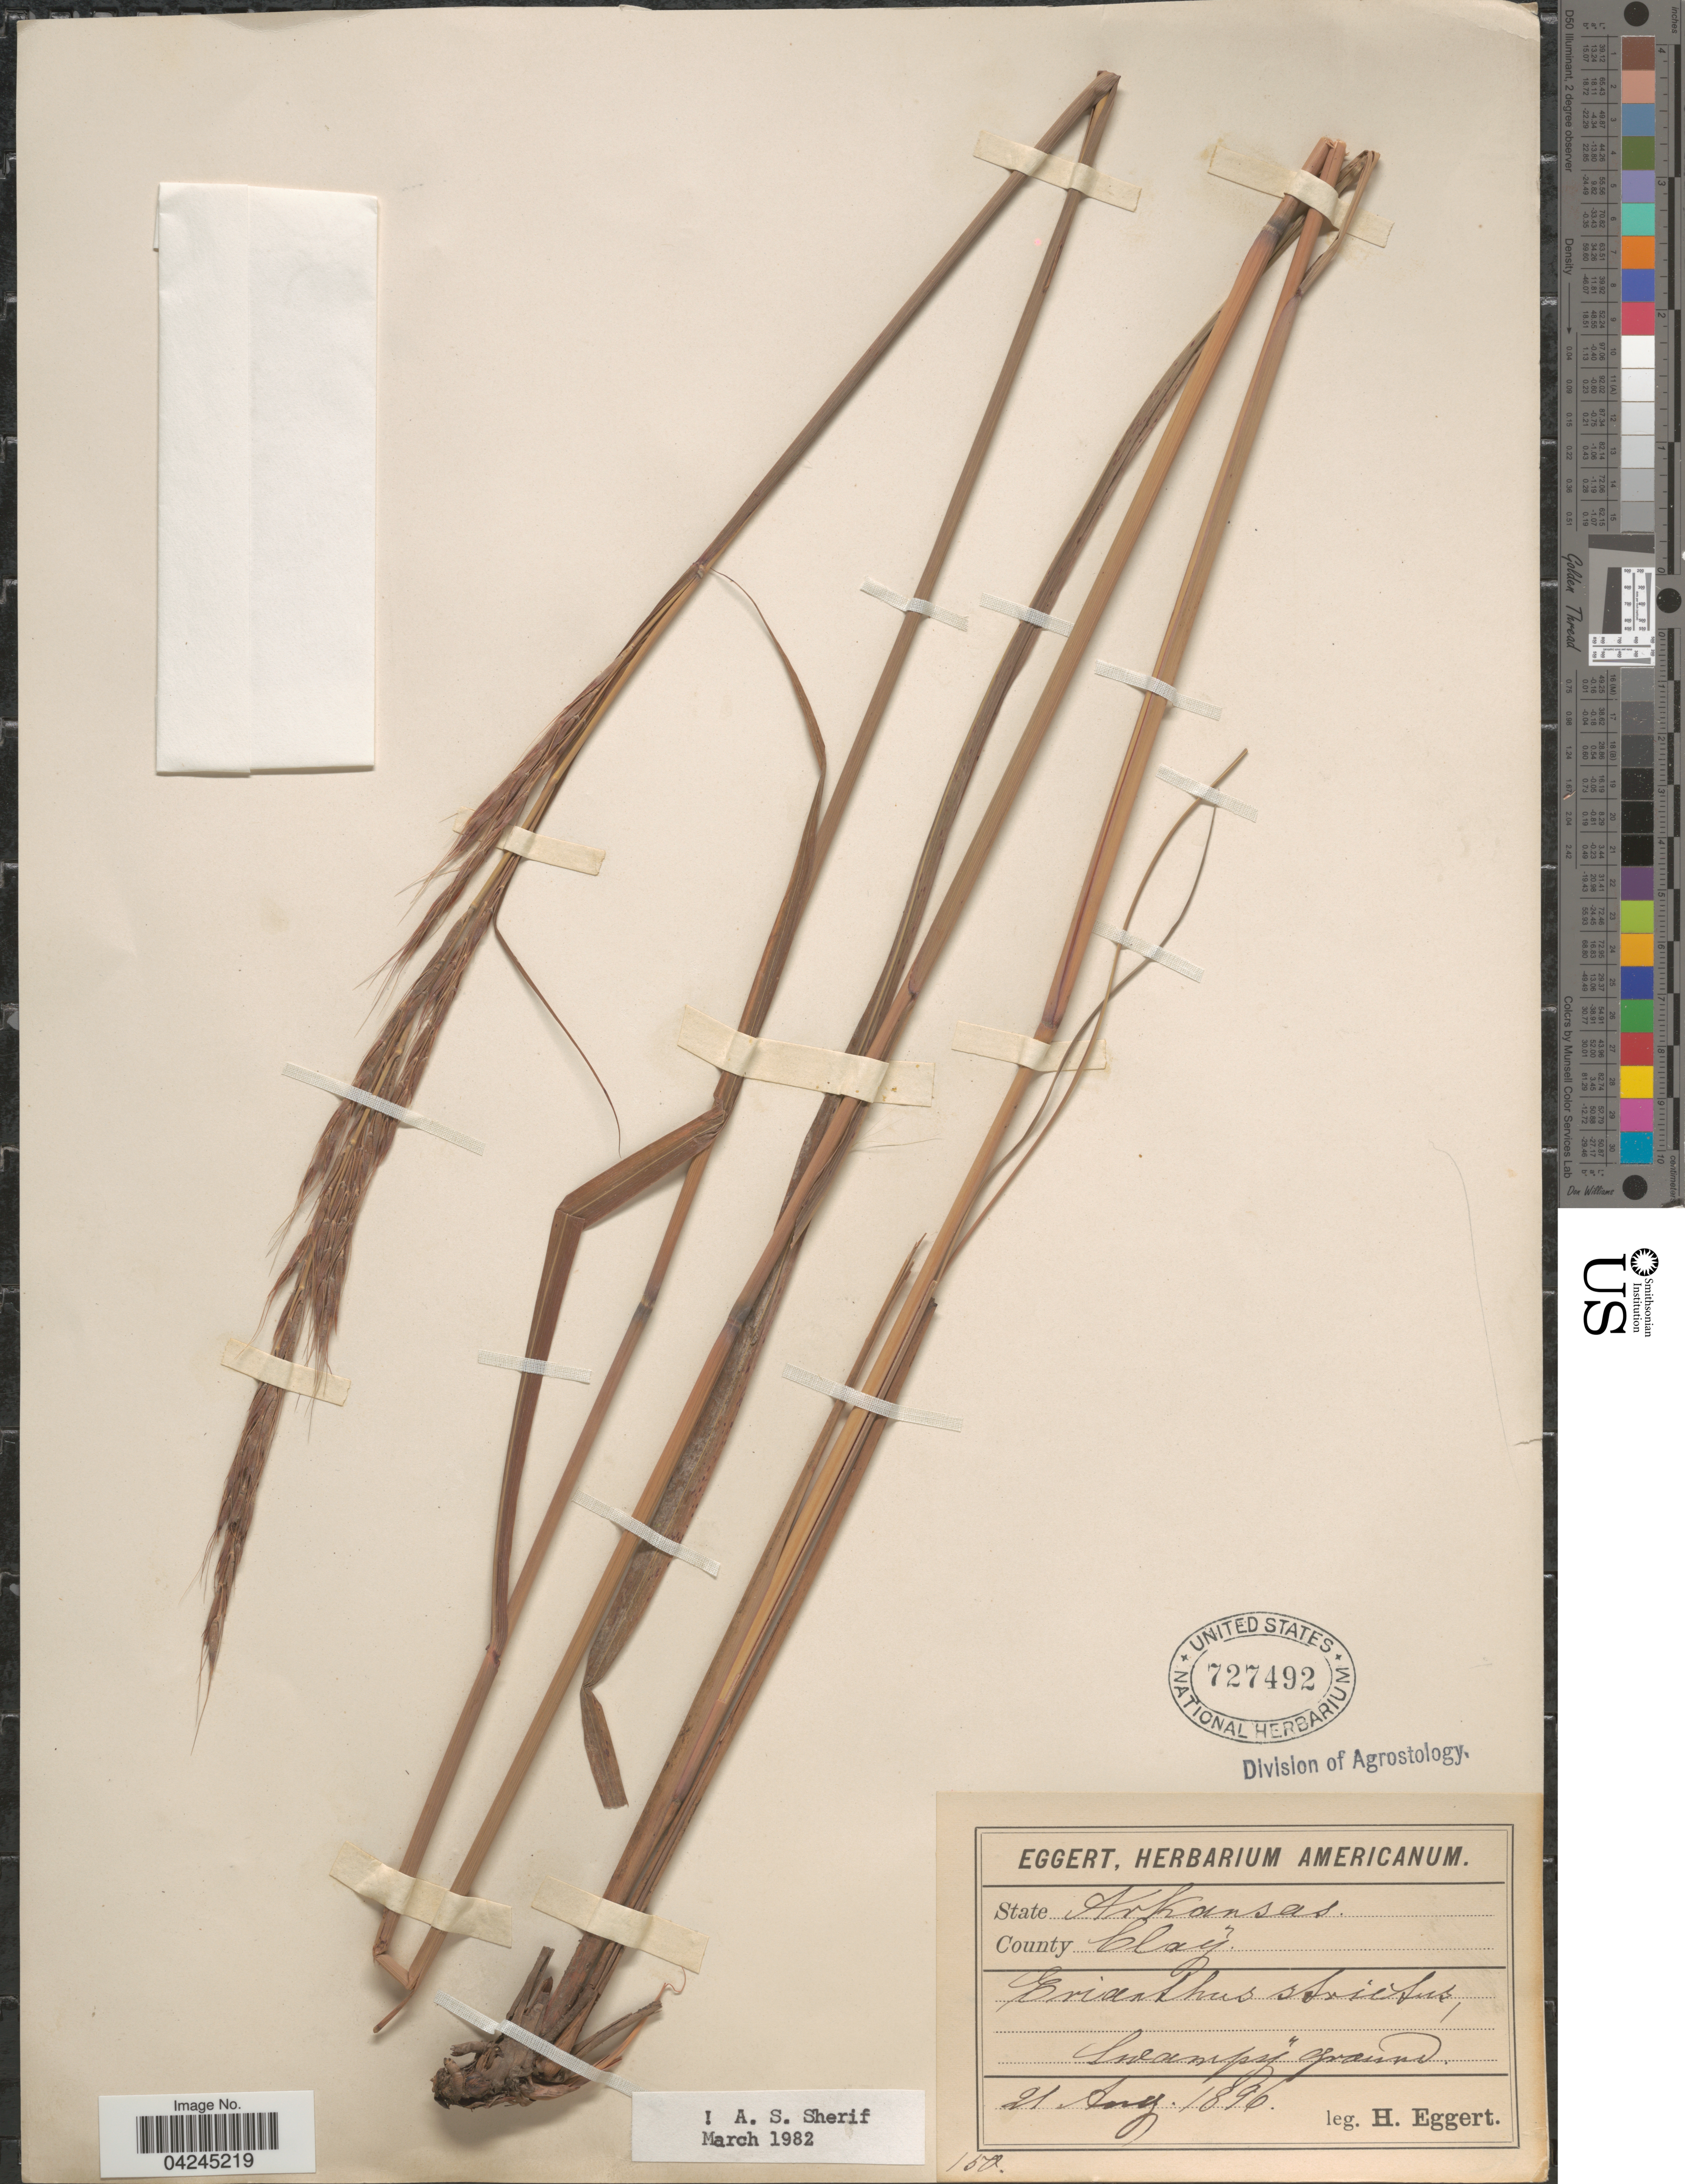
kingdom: Plantae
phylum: Tracheophyta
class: Liliopsida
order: Poales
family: Poaceae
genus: Erianthus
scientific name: Erianthus strictus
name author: Baldwin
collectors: H. Eggert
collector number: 150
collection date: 1890-08-21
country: United States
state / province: Arkansas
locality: County Clay.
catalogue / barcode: US 727492